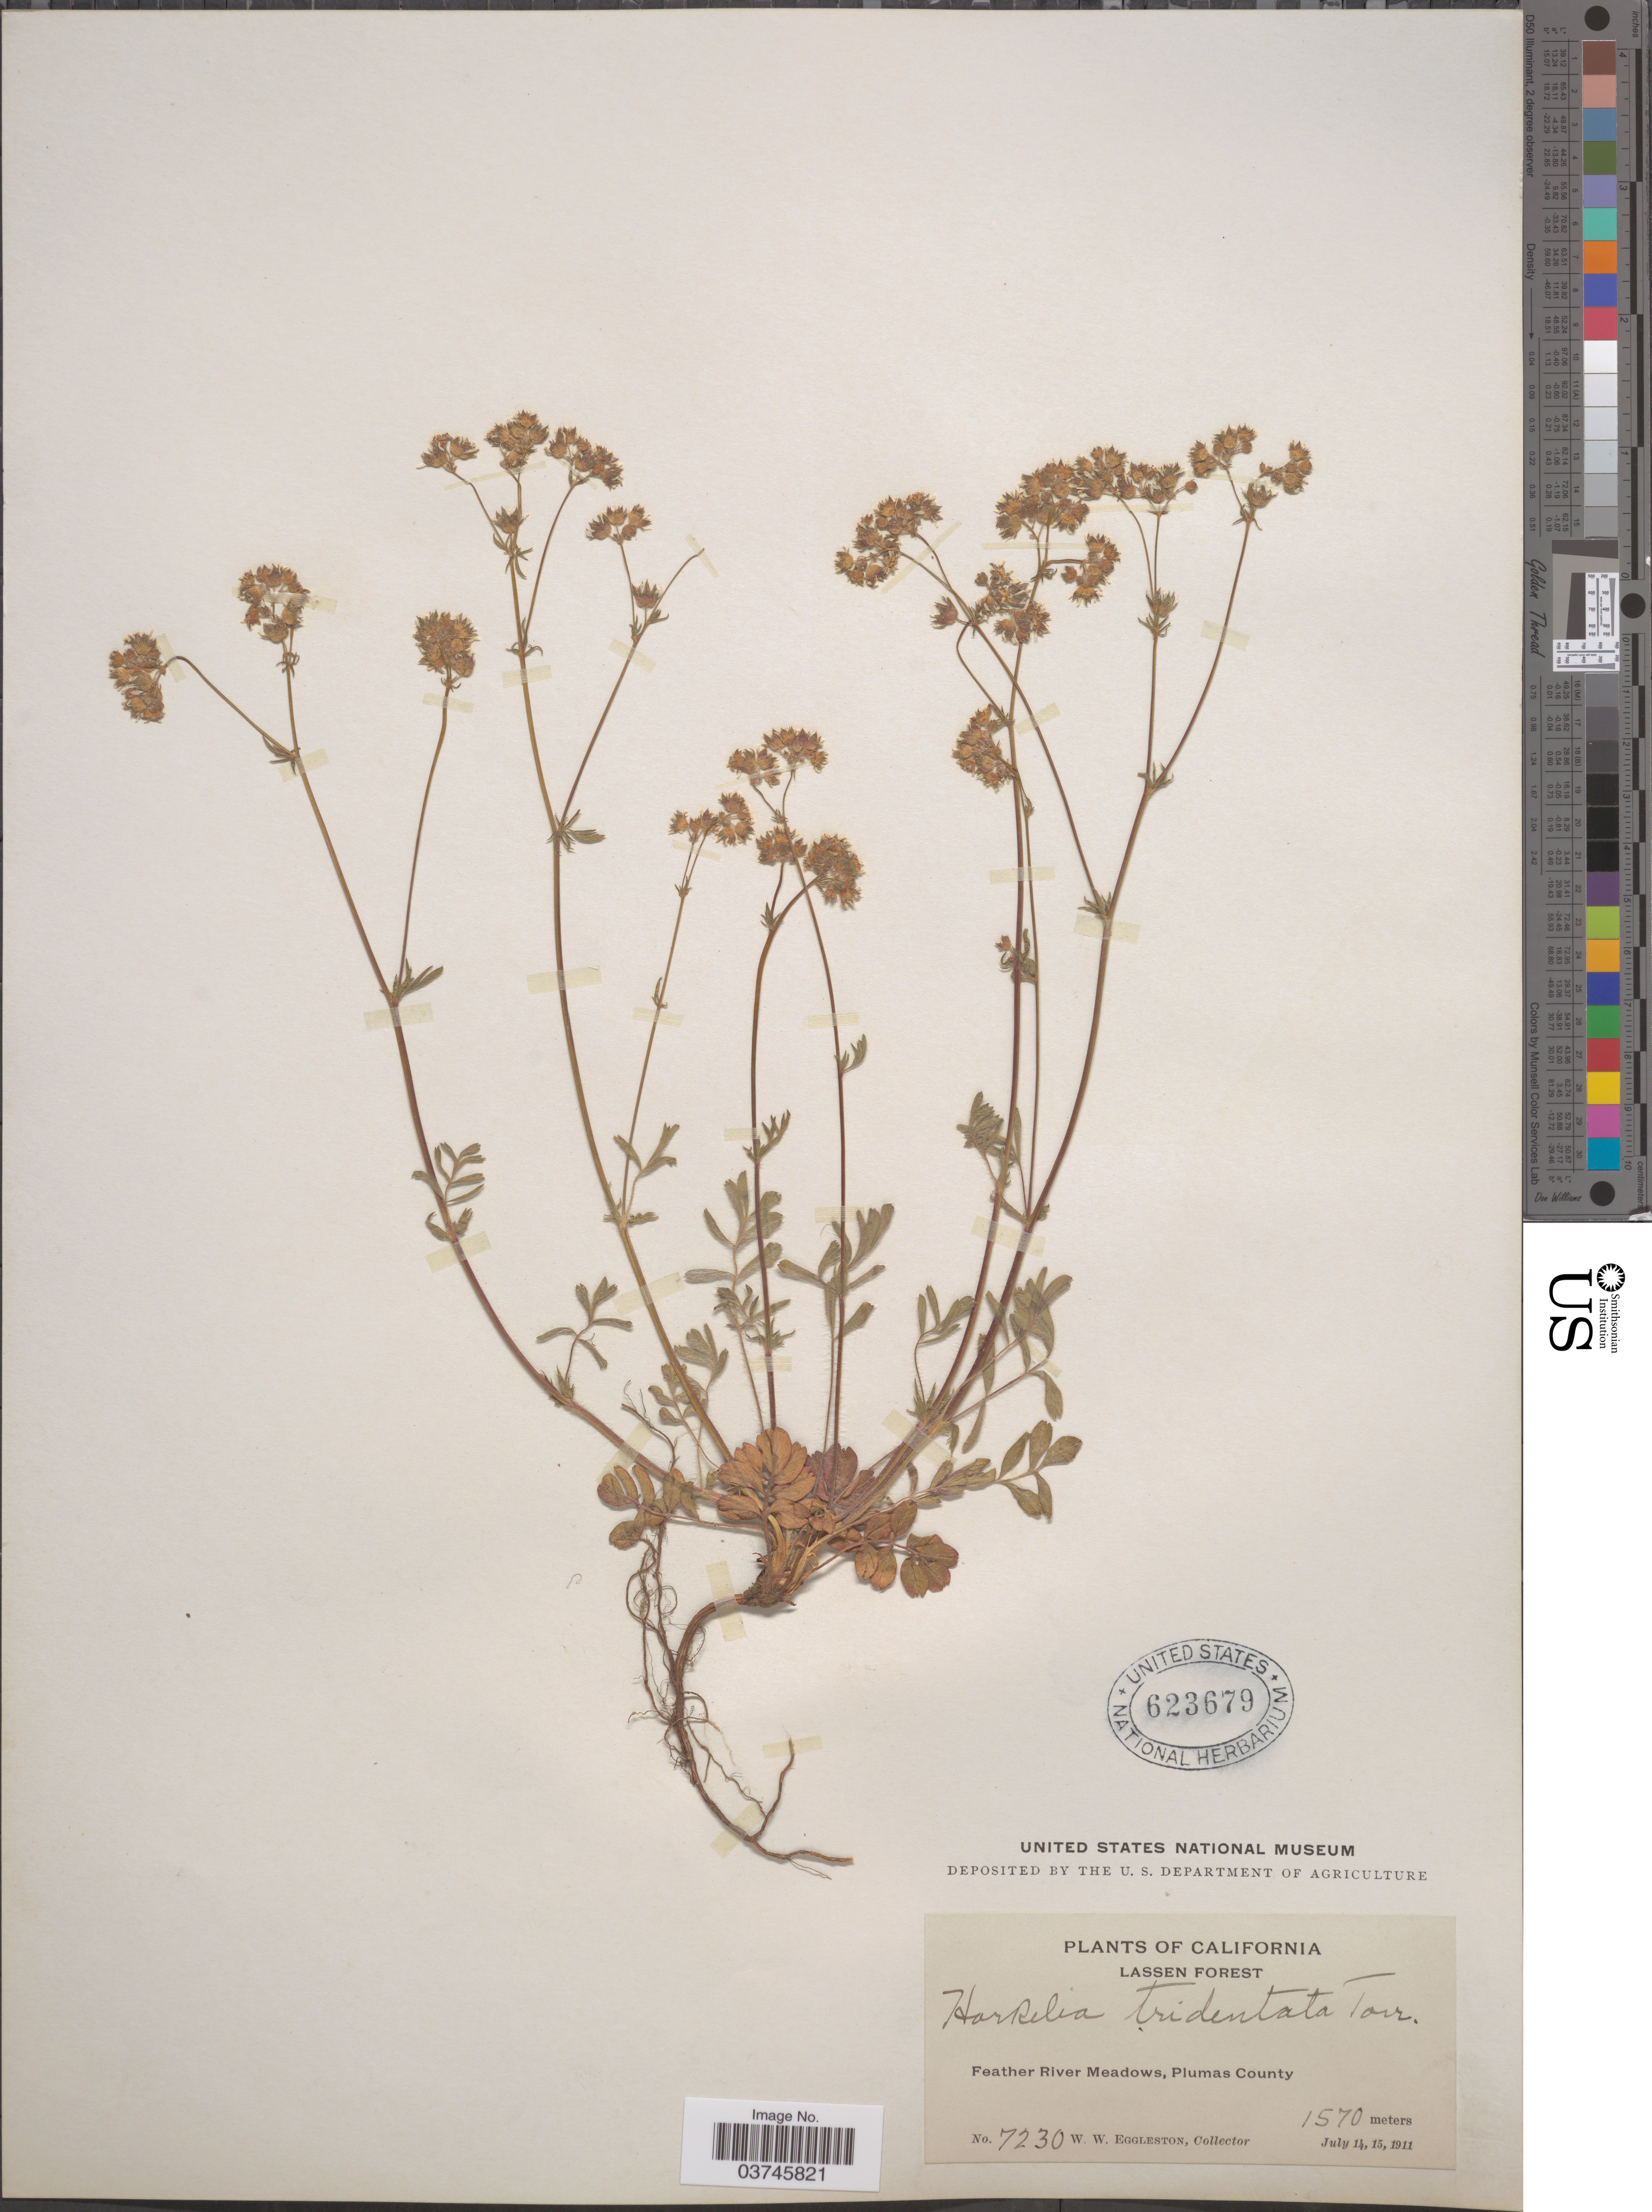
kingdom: Plantae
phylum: Tracheophyta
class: Magnoliopsida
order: Rosales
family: Rosaceae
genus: Potentilla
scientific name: Potentilla tilingii var. tilingii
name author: (Regel) Greene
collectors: W. W. Eggleston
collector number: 7230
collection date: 1911-07-14/1911-07-15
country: United States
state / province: California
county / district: Plumas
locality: Lassen Forest. Feather River Meadows, Plumas County.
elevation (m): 1570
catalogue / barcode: US 623679